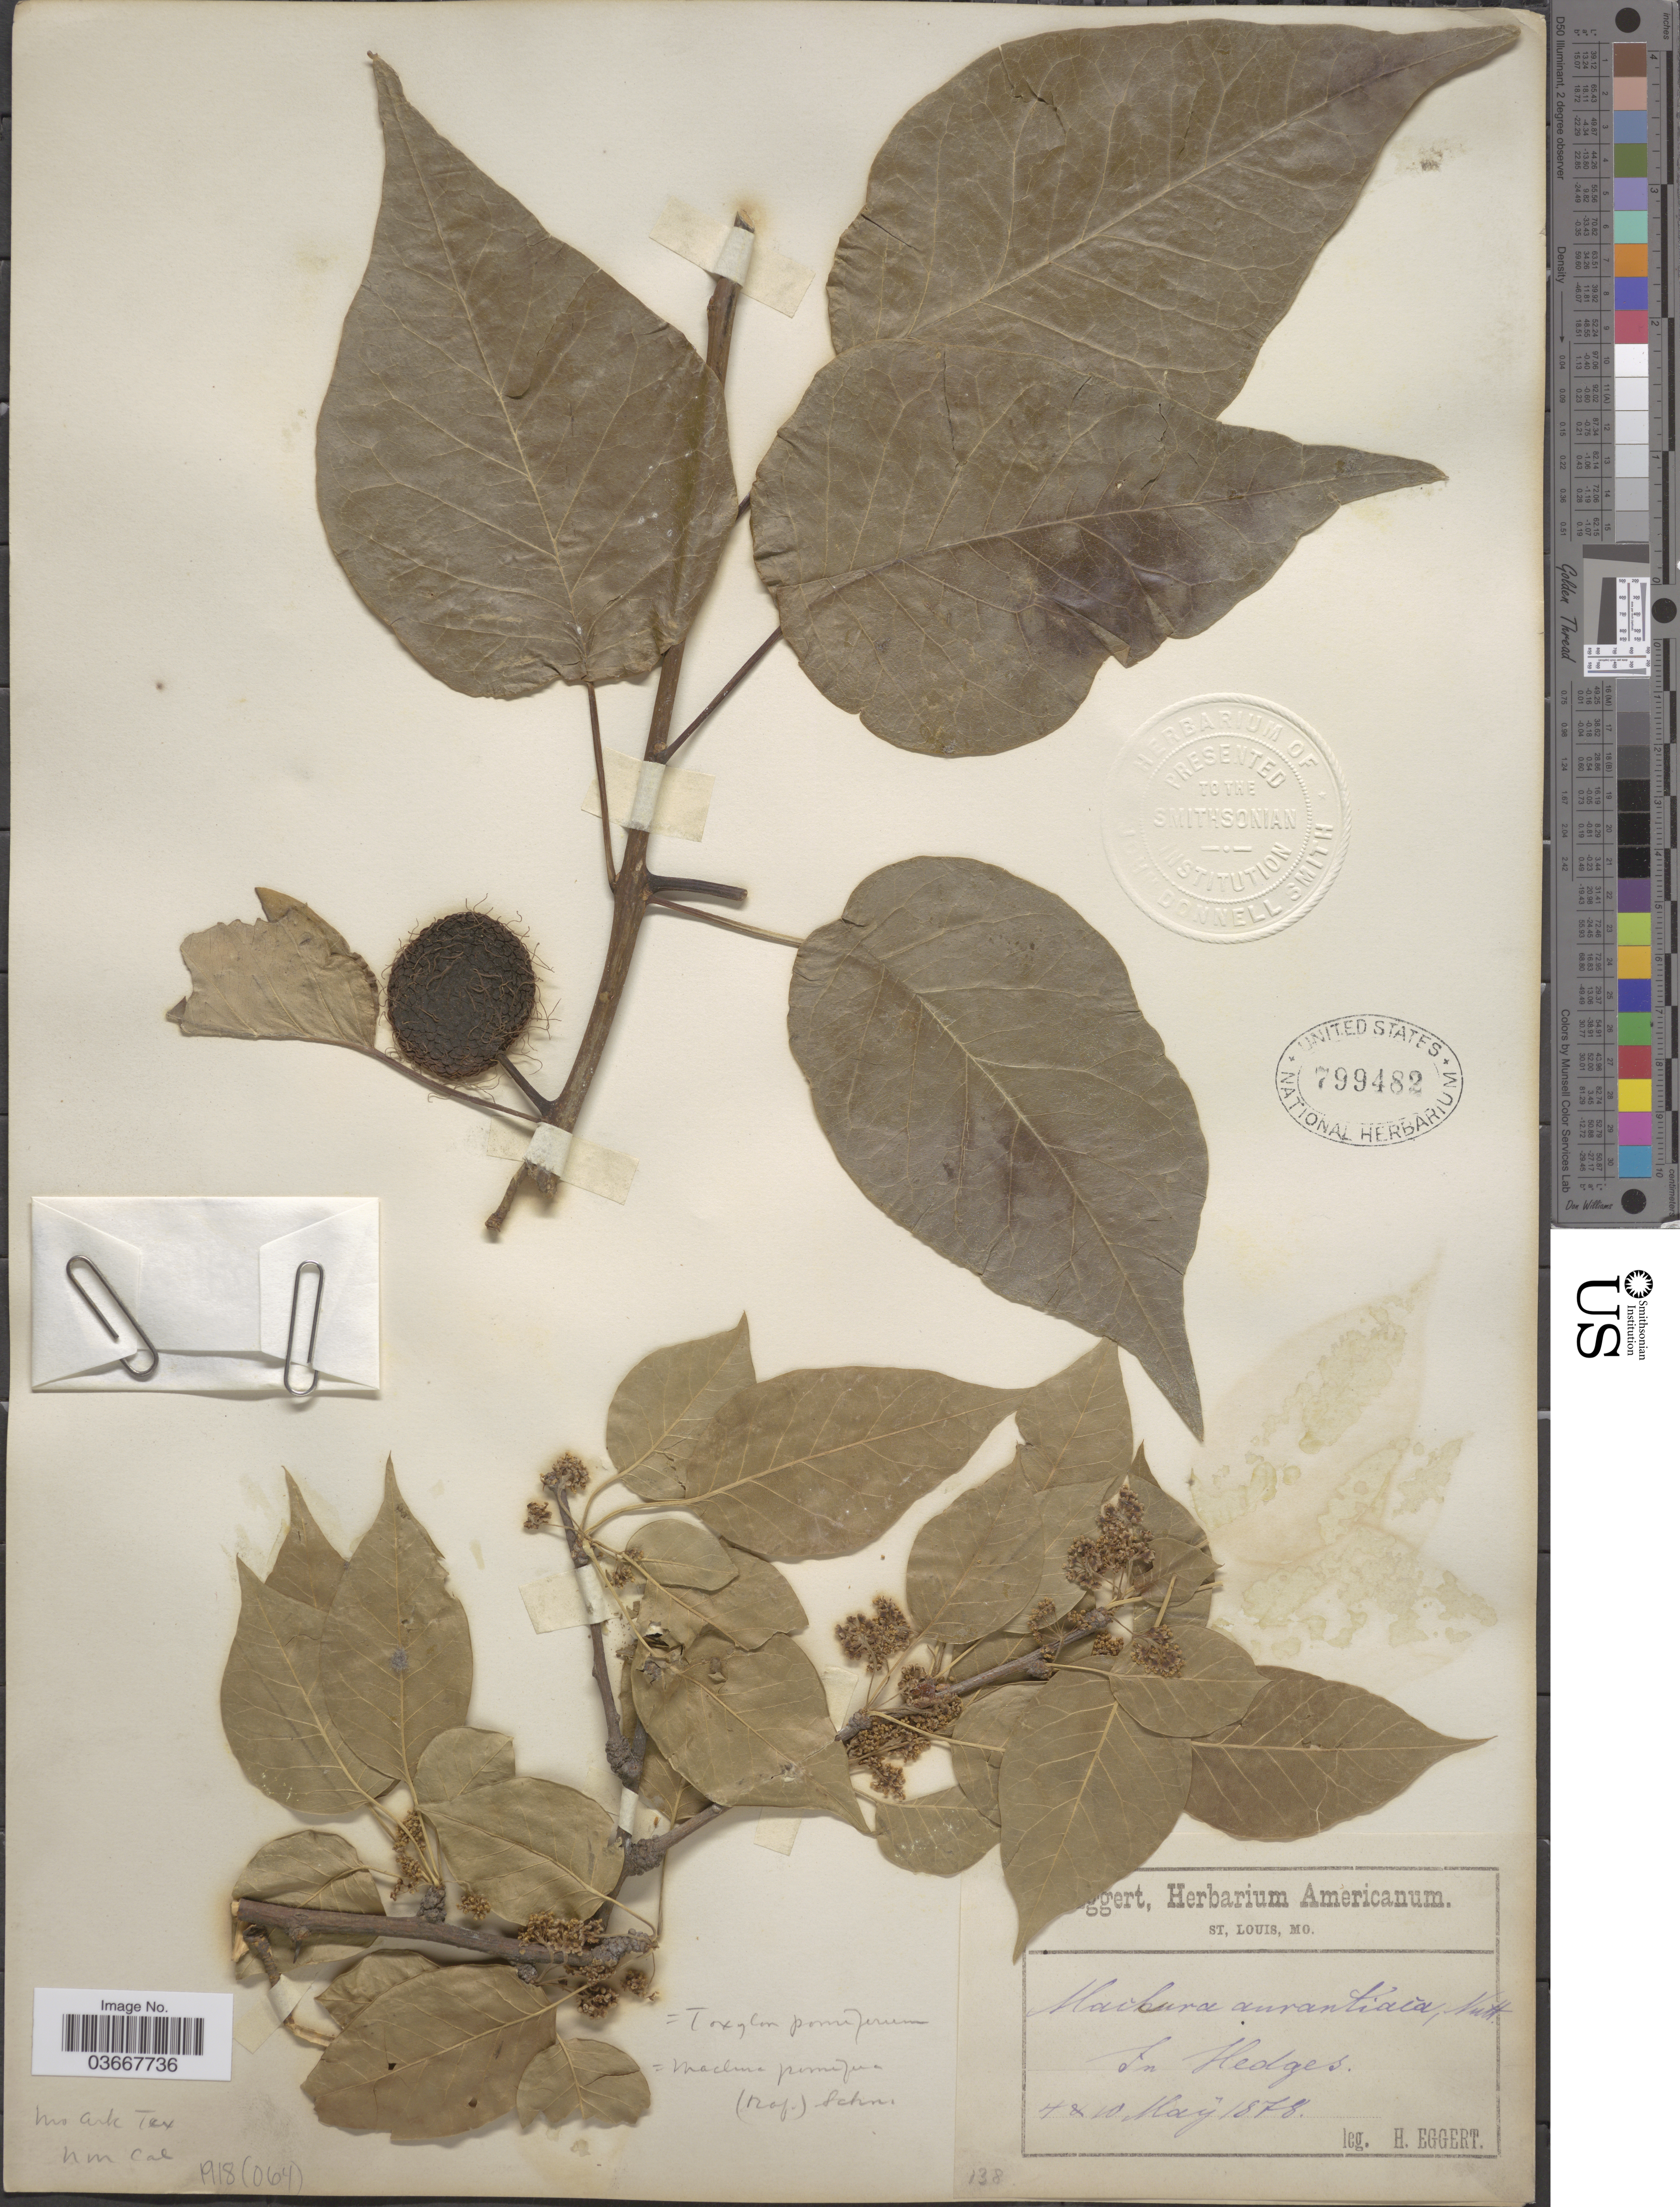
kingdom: Plantae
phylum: Tracheophyta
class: Magnoliopsida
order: Rosales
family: Moraceae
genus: Maclura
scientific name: Maclura pomifera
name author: (Raf.) C.K. Schneid.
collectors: H. Eggert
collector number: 138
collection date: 1878-05-04/1878-05-10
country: United States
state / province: Missouri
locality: In Hedges.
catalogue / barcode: US 799482